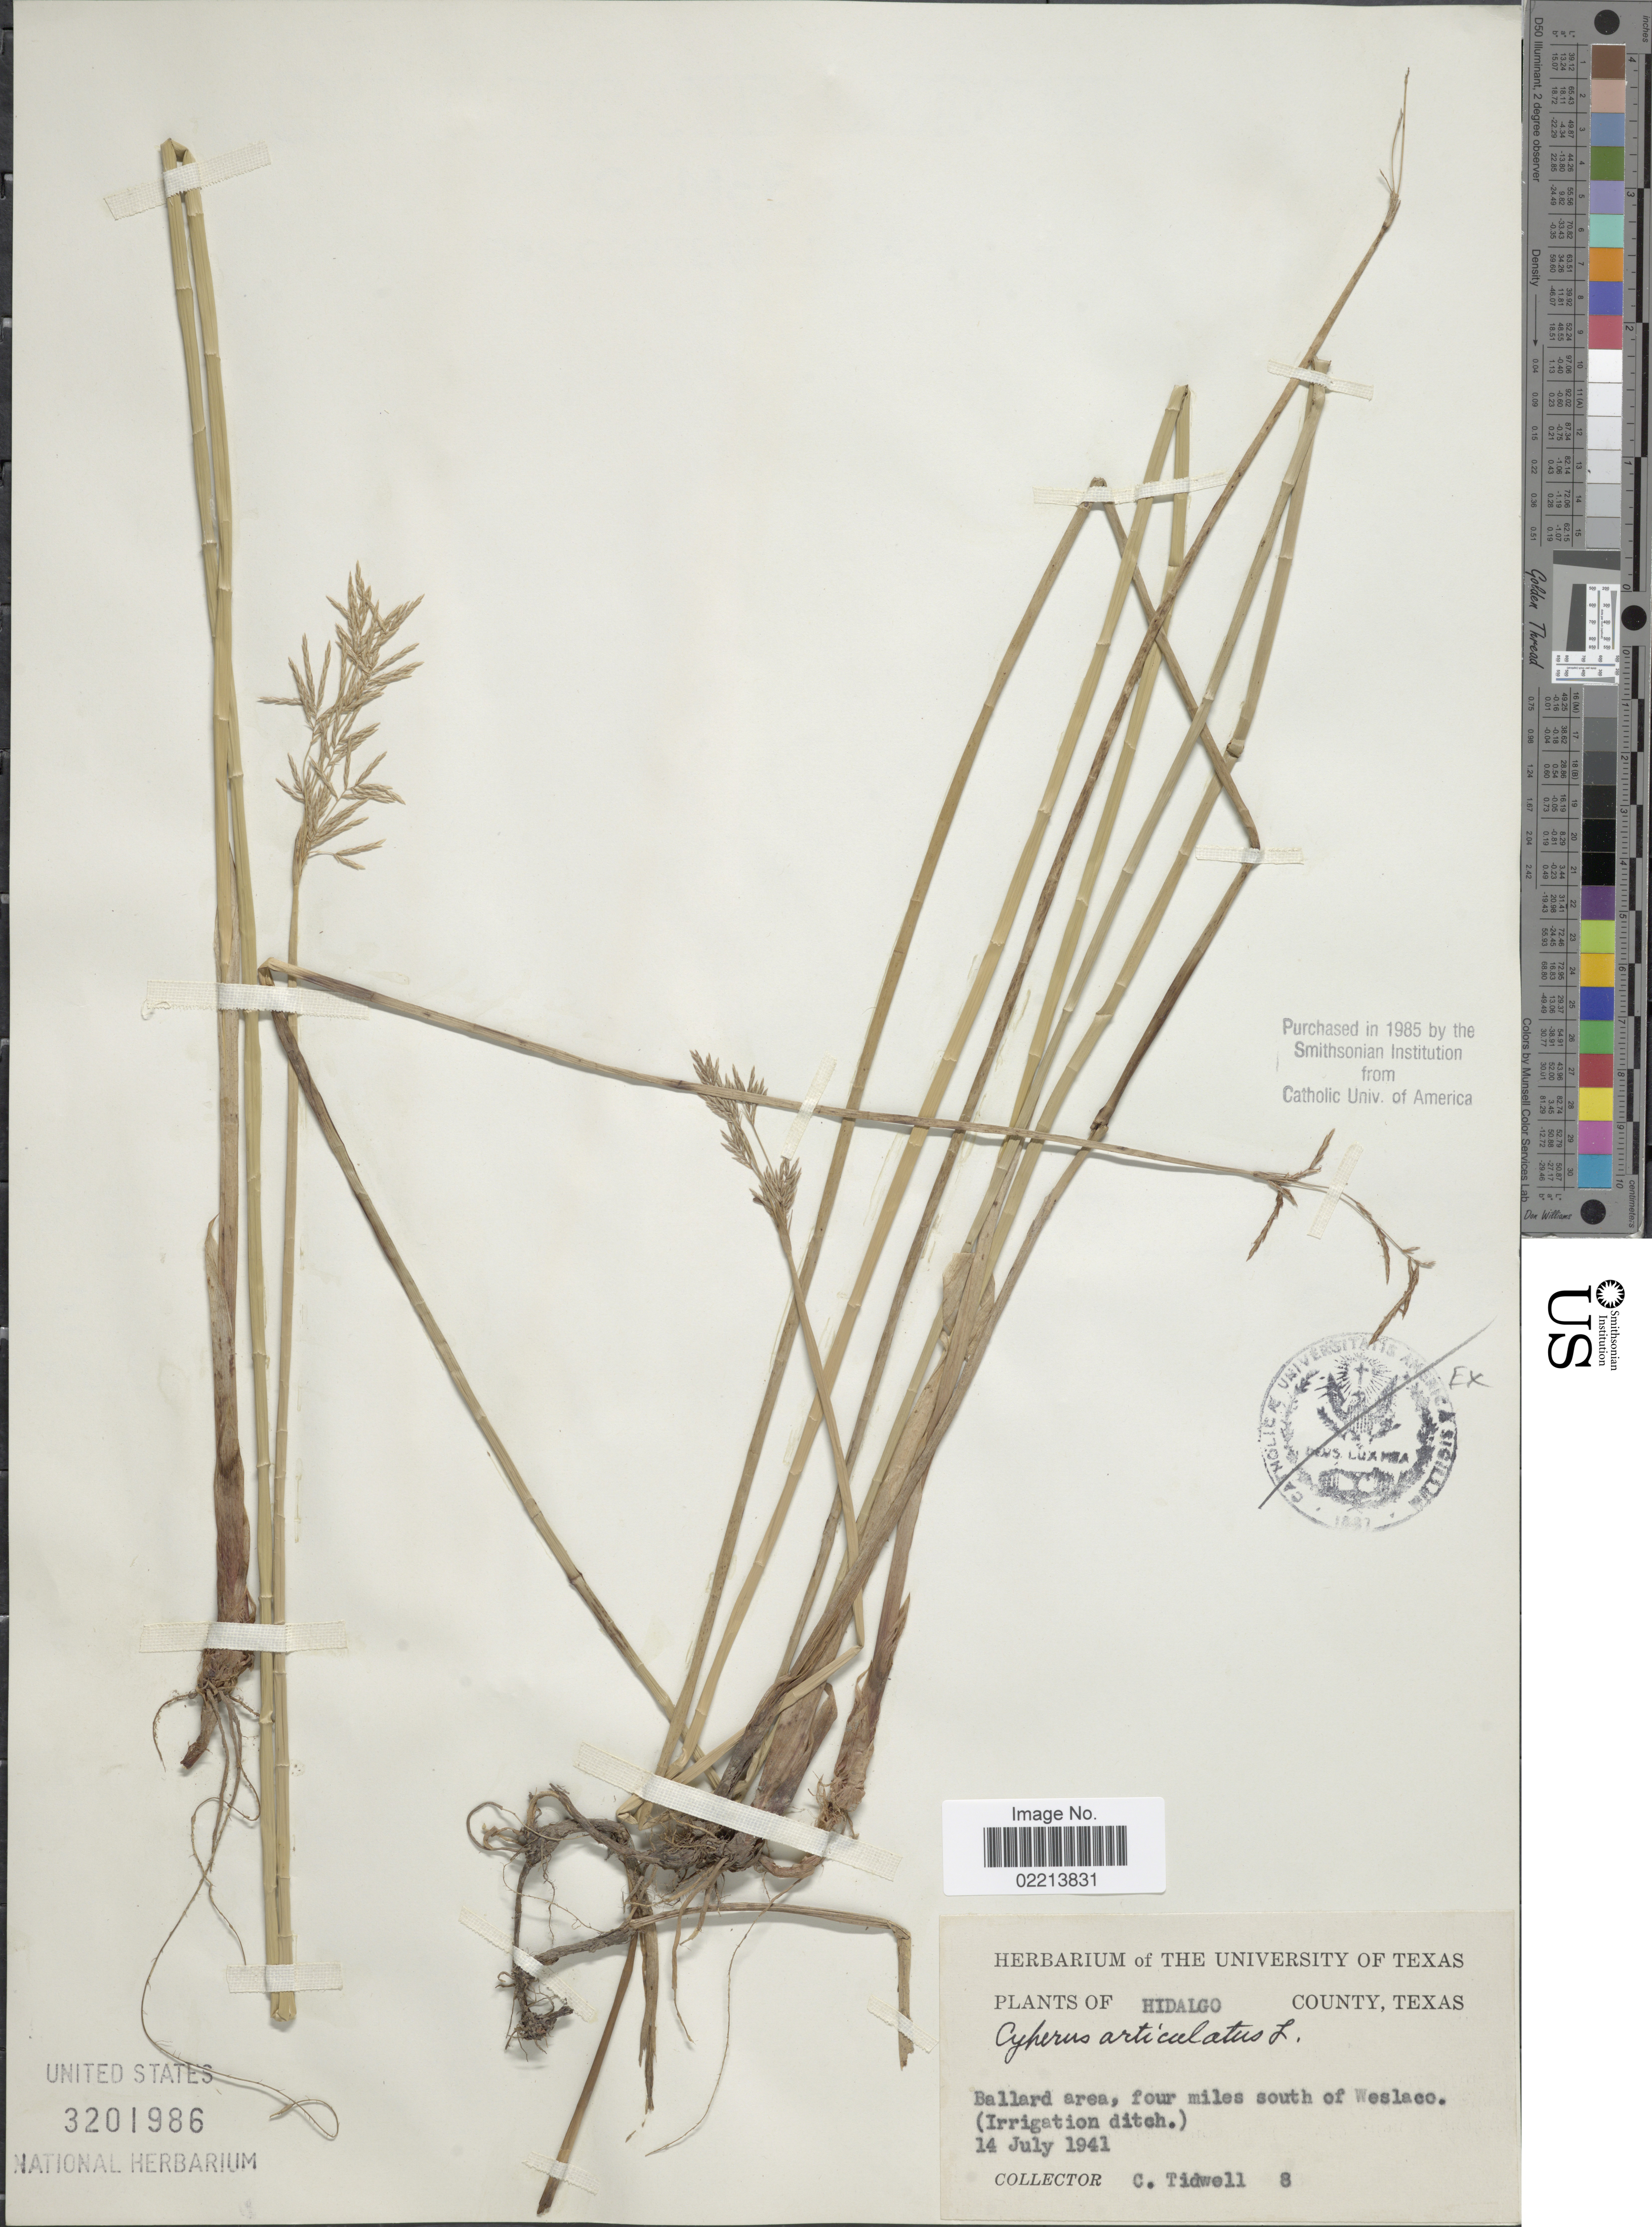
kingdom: Plantae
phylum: Tracheophyta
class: Liliopsida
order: Poales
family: Cyperaceae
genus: Cyperus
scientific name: Cyperus articulatus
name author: L.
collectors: C. Tidwell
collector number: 8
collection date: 1941-07-14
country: United States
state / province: Texas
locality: Hidalgo County. Ballard area, four miles south of Weslaco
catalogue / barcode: US 3201986